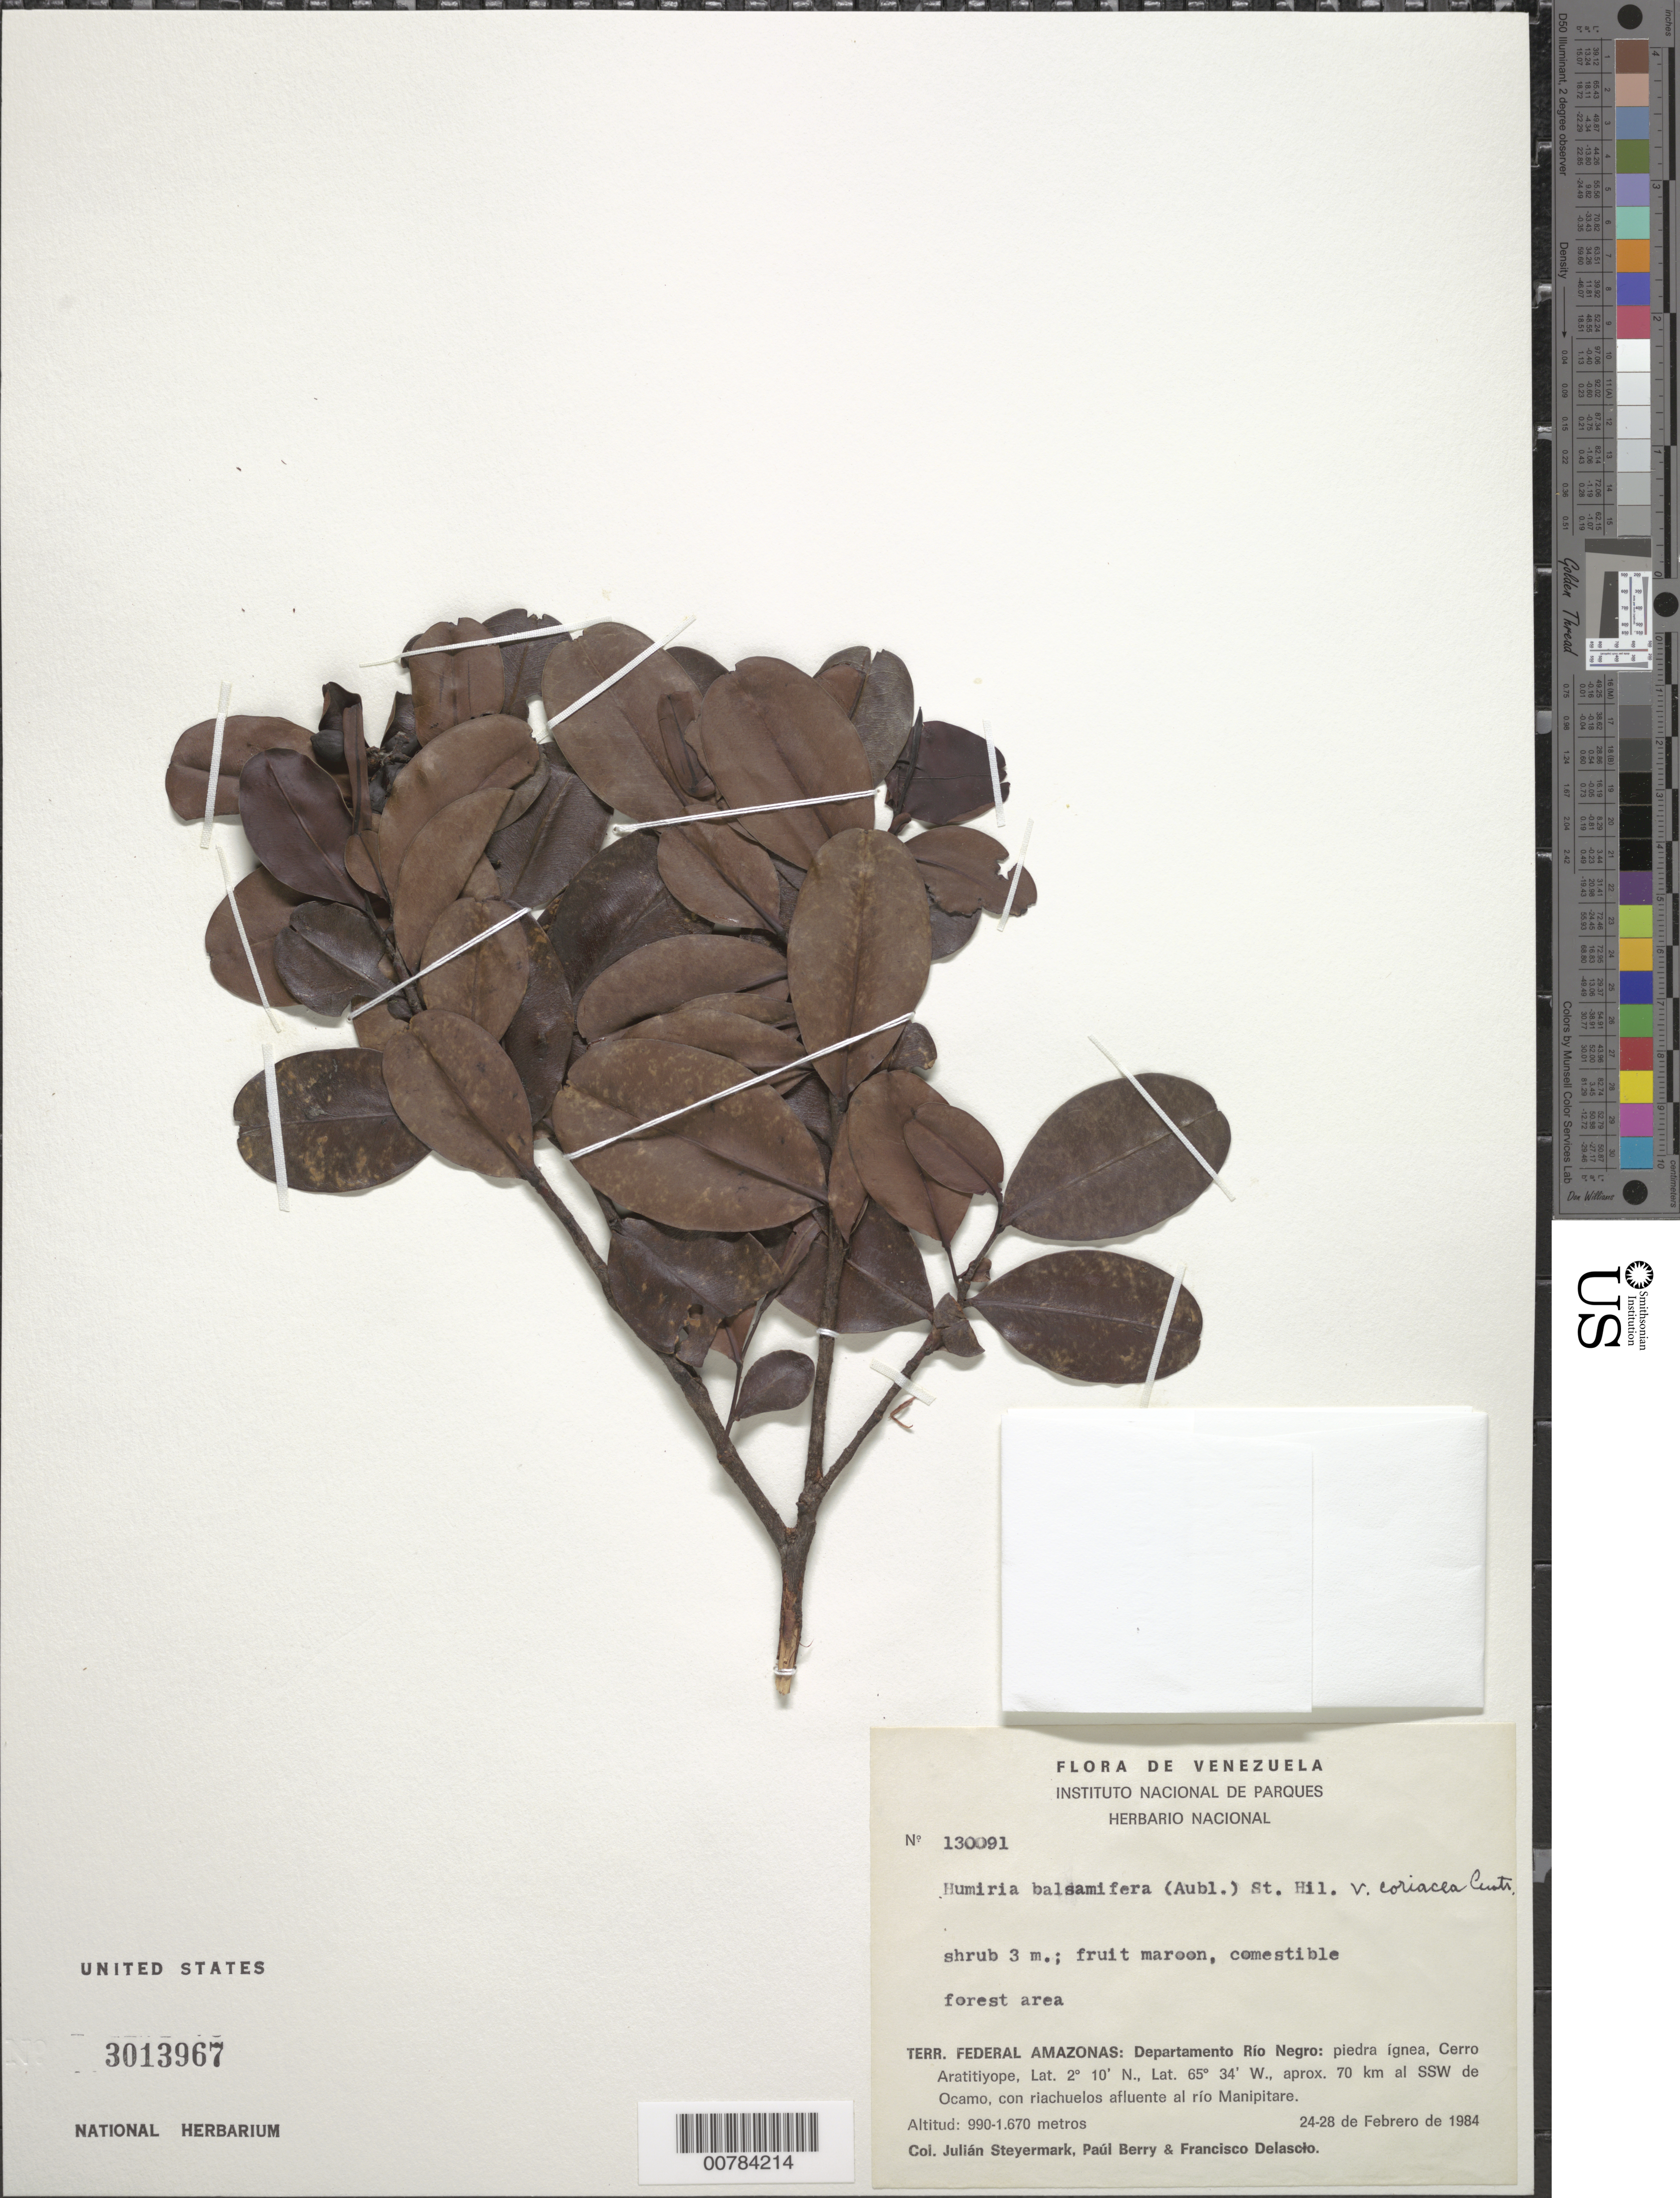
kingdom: Plantae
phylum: Tracheophyta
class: Magnoliopsida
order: Malpighiales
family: Humiriaceae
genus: Humiria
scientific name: Humiria balsamifera var. coriacea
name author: Cuatrec.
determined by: Cuatrecasas, J.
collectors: J. Steyermark, P. Berry & F. Delascio C.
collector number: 130091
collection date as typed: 24-Feb-84 to 28-Feb-84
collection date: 1984-02-24/1984-02-28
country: Venezuela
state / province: Amazonas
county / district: Río Negro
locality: Cerro Aratitiyope, approx. 70 km SSW of Ocamo, con riachuelos afluente al Río Manipitare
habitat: Piedra ígnea, forest area, con riachuelos afluente al río Manipitare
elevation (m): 990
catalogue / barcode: US 3013967